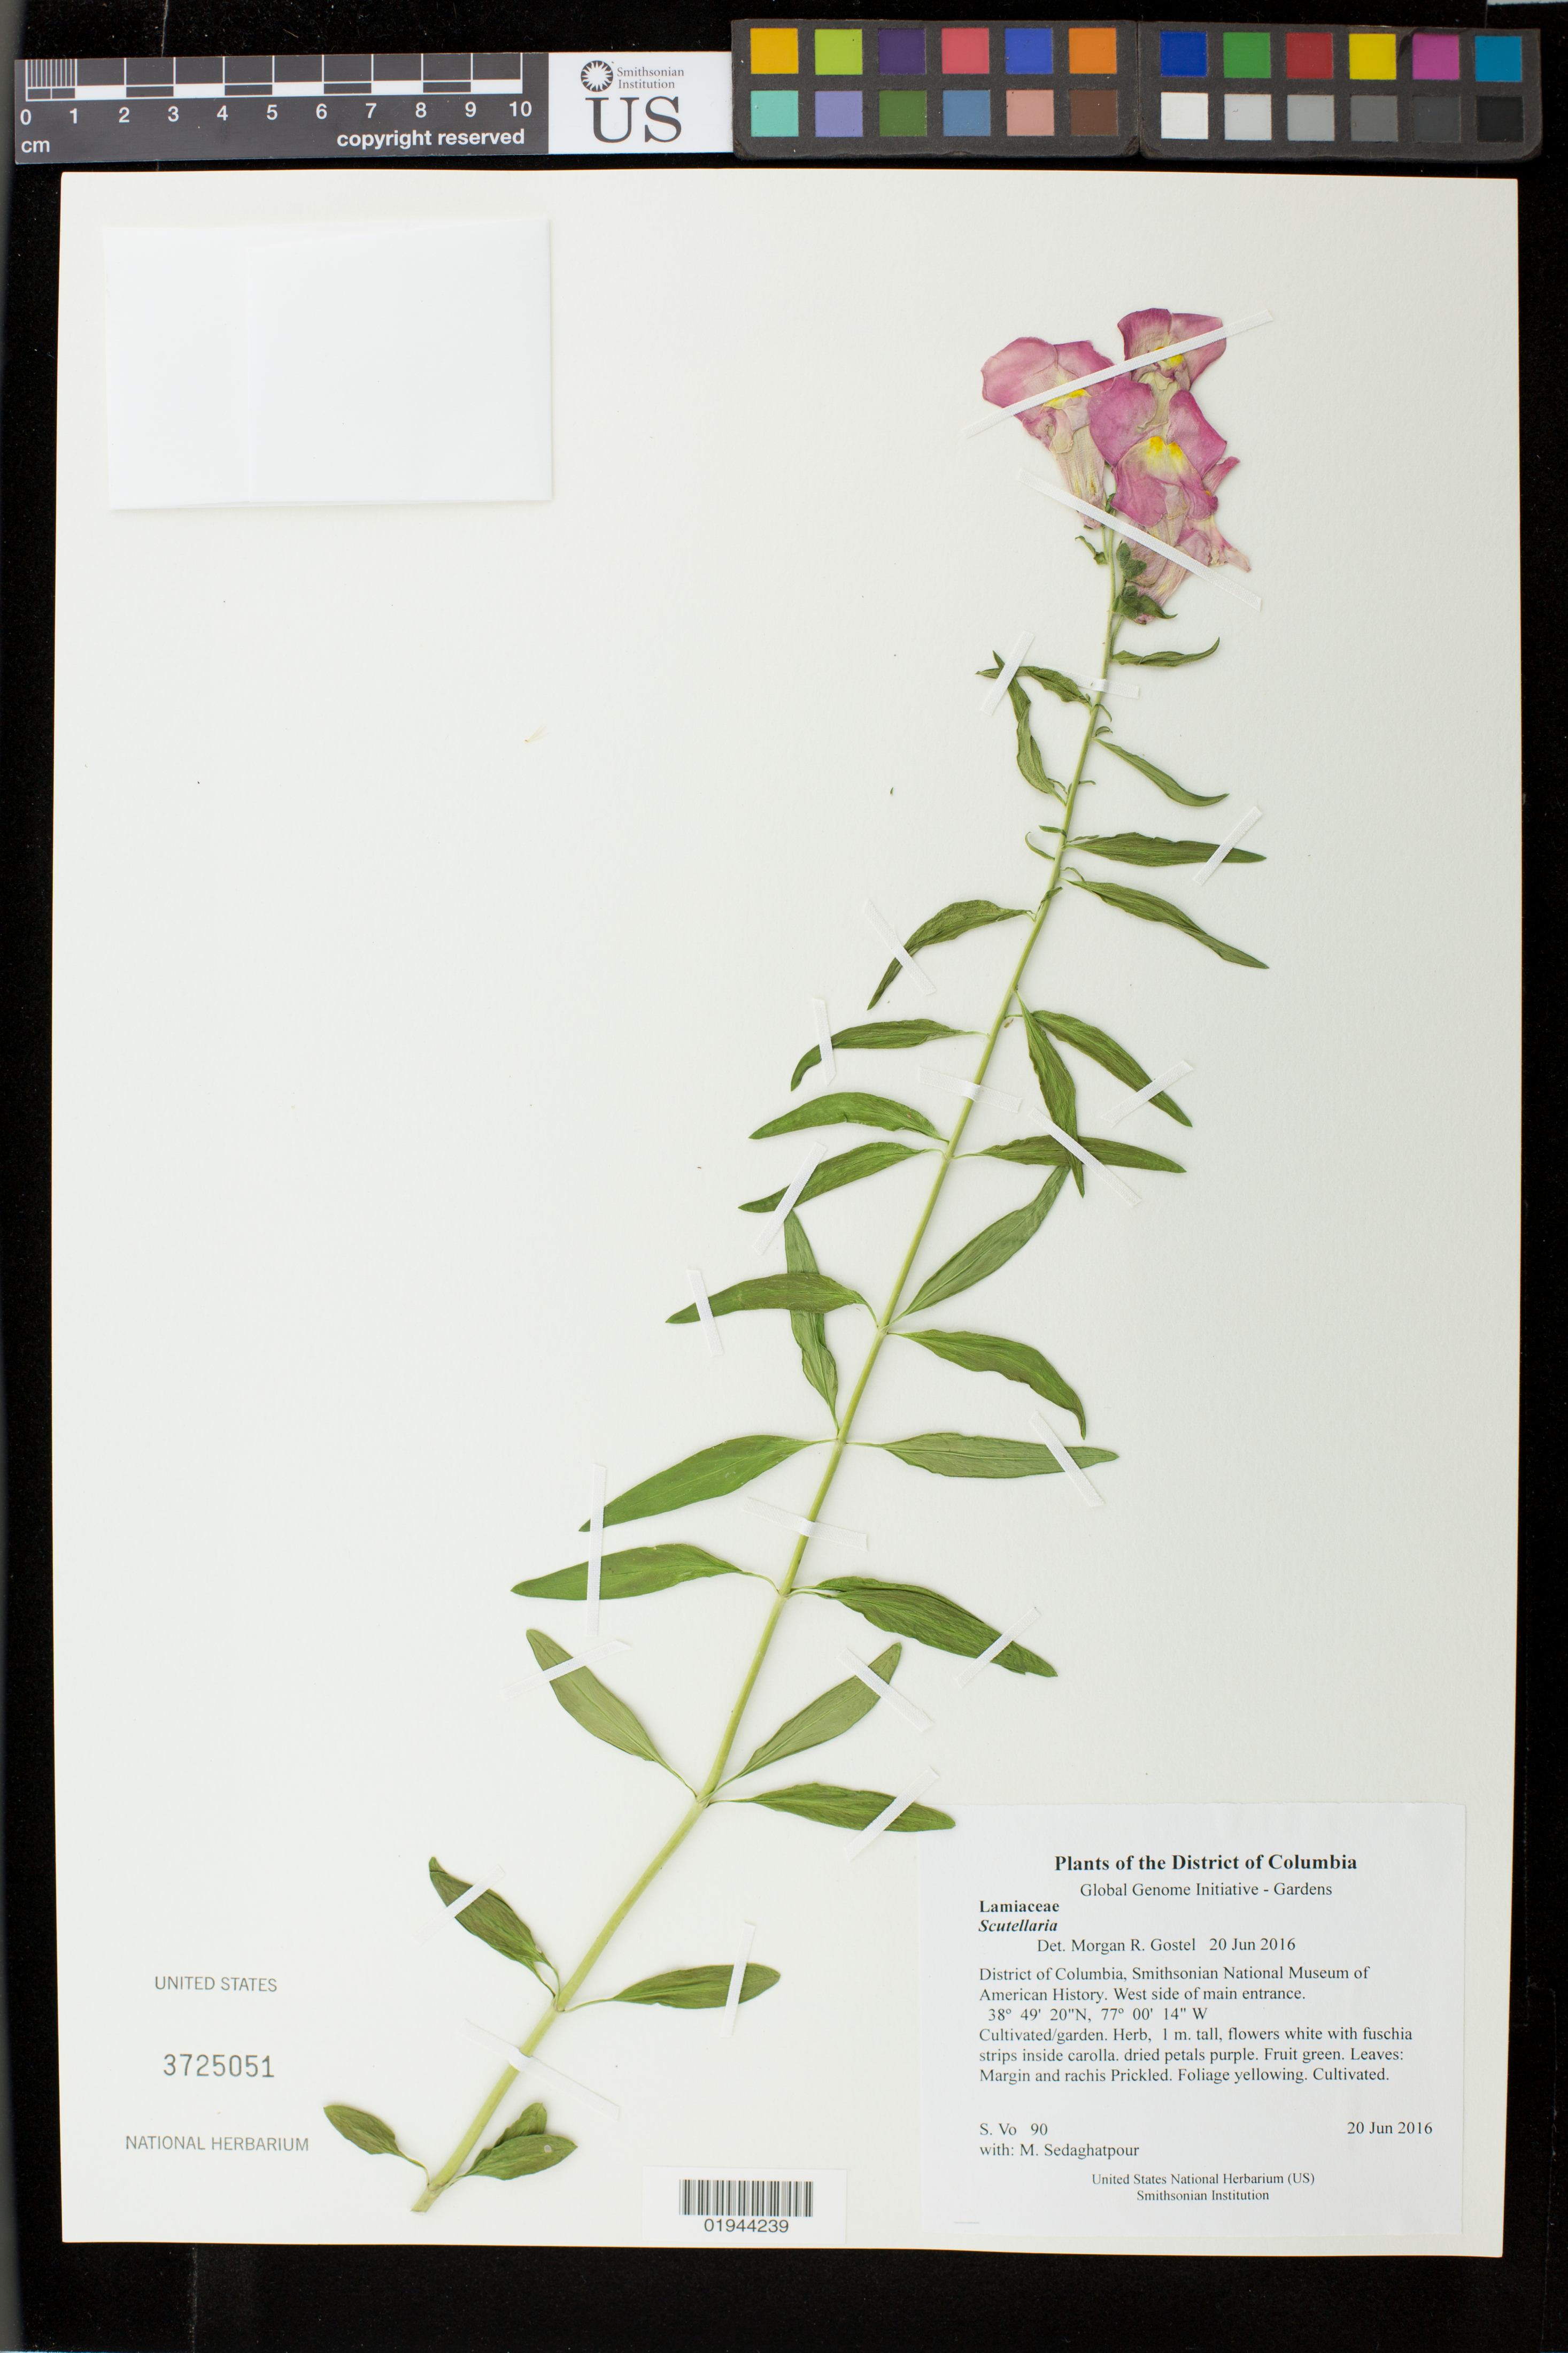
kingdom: Plantae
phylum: Tracheophyta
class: Magnoliopsida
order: Lamiales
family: Plantaginaceae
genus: Antirrhinum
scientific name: Antirrhinum majus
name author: L.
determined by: Strong, Mark T., (BOT), Smithsonian Institution - National Museum of Natural History (UNITED STATES)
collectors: S. Vo & M. Sedaghatpour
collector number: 90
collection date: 2016-06-20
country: United States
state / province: District of Columbia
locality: Smithsonian National Museum of American History. West side of main entrance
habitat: Cultivated/garden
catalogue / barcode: US 3725051